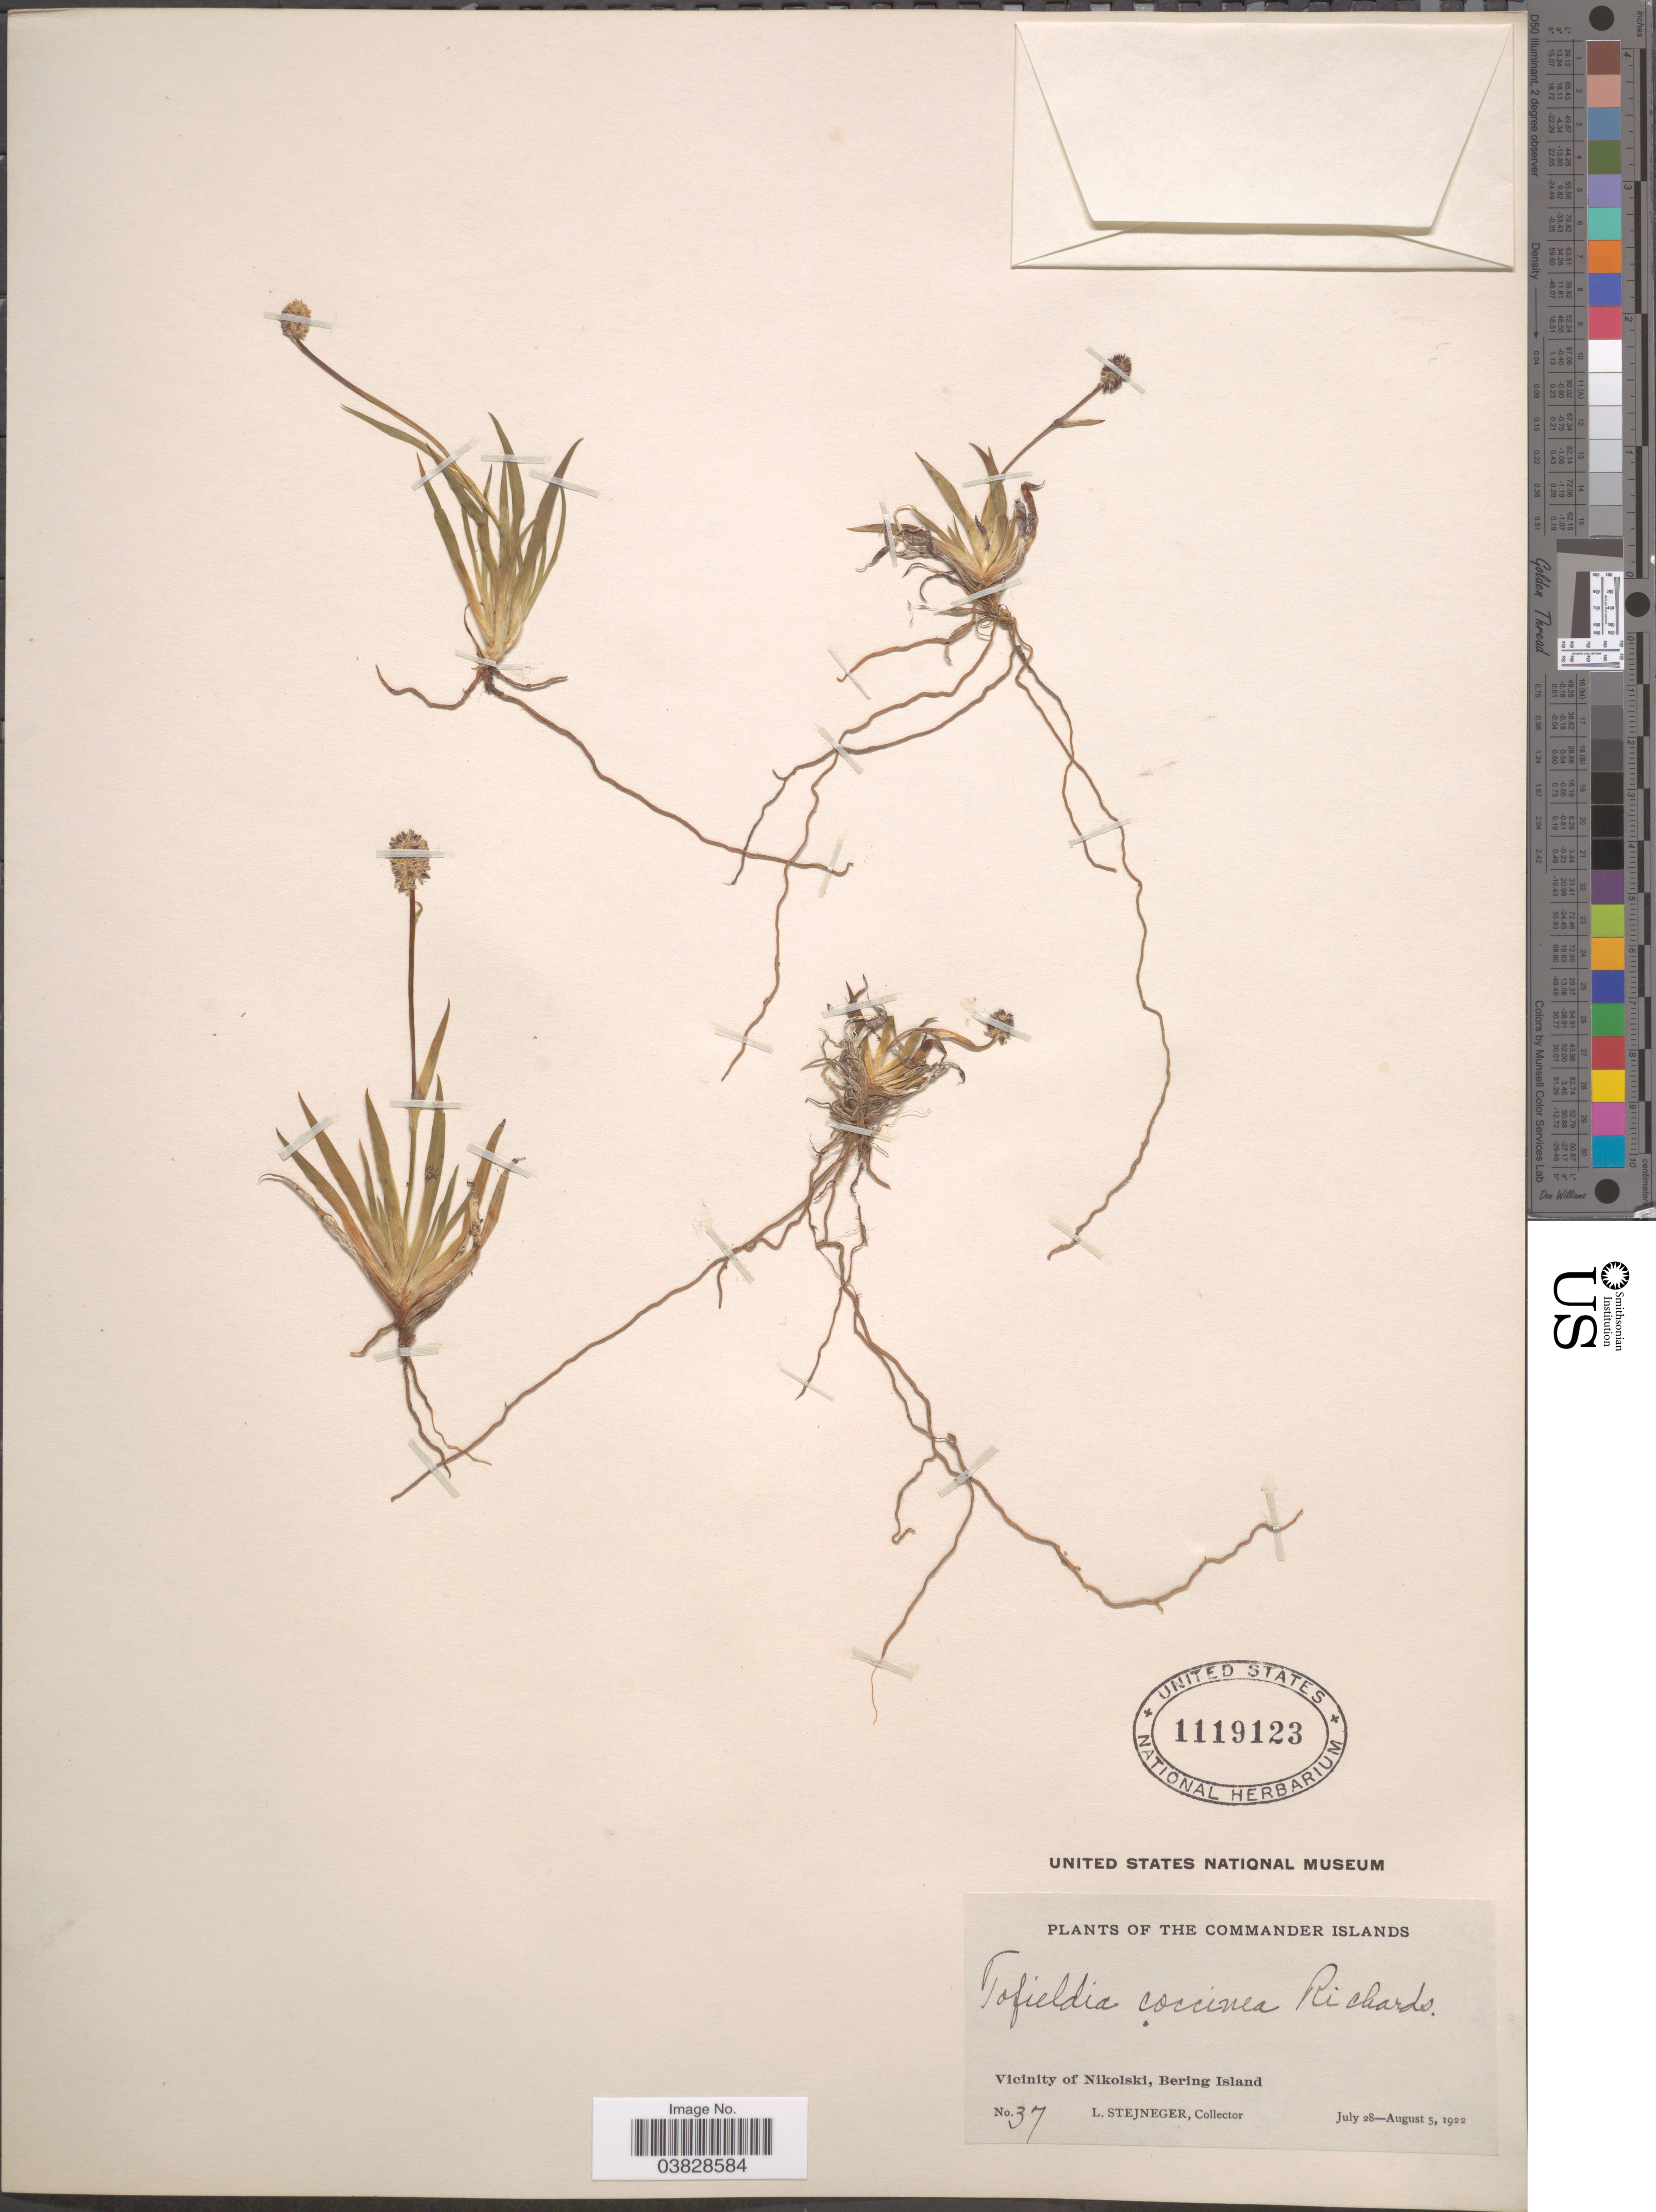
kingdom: Plantae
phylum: Tracheophyta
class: Liliopsida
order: Alismatales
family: Tofieldiaceae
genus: Tofieldia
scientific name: Tofieldia coccinea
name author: Richardson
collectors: L. Stejneger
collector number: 37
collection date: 1922-07-28/1922-08-05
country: Russian Federation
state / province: Kamchatka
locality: The Commander Islands. Vicinity of Nikolski, Bering Island.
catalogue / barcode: US 1119123